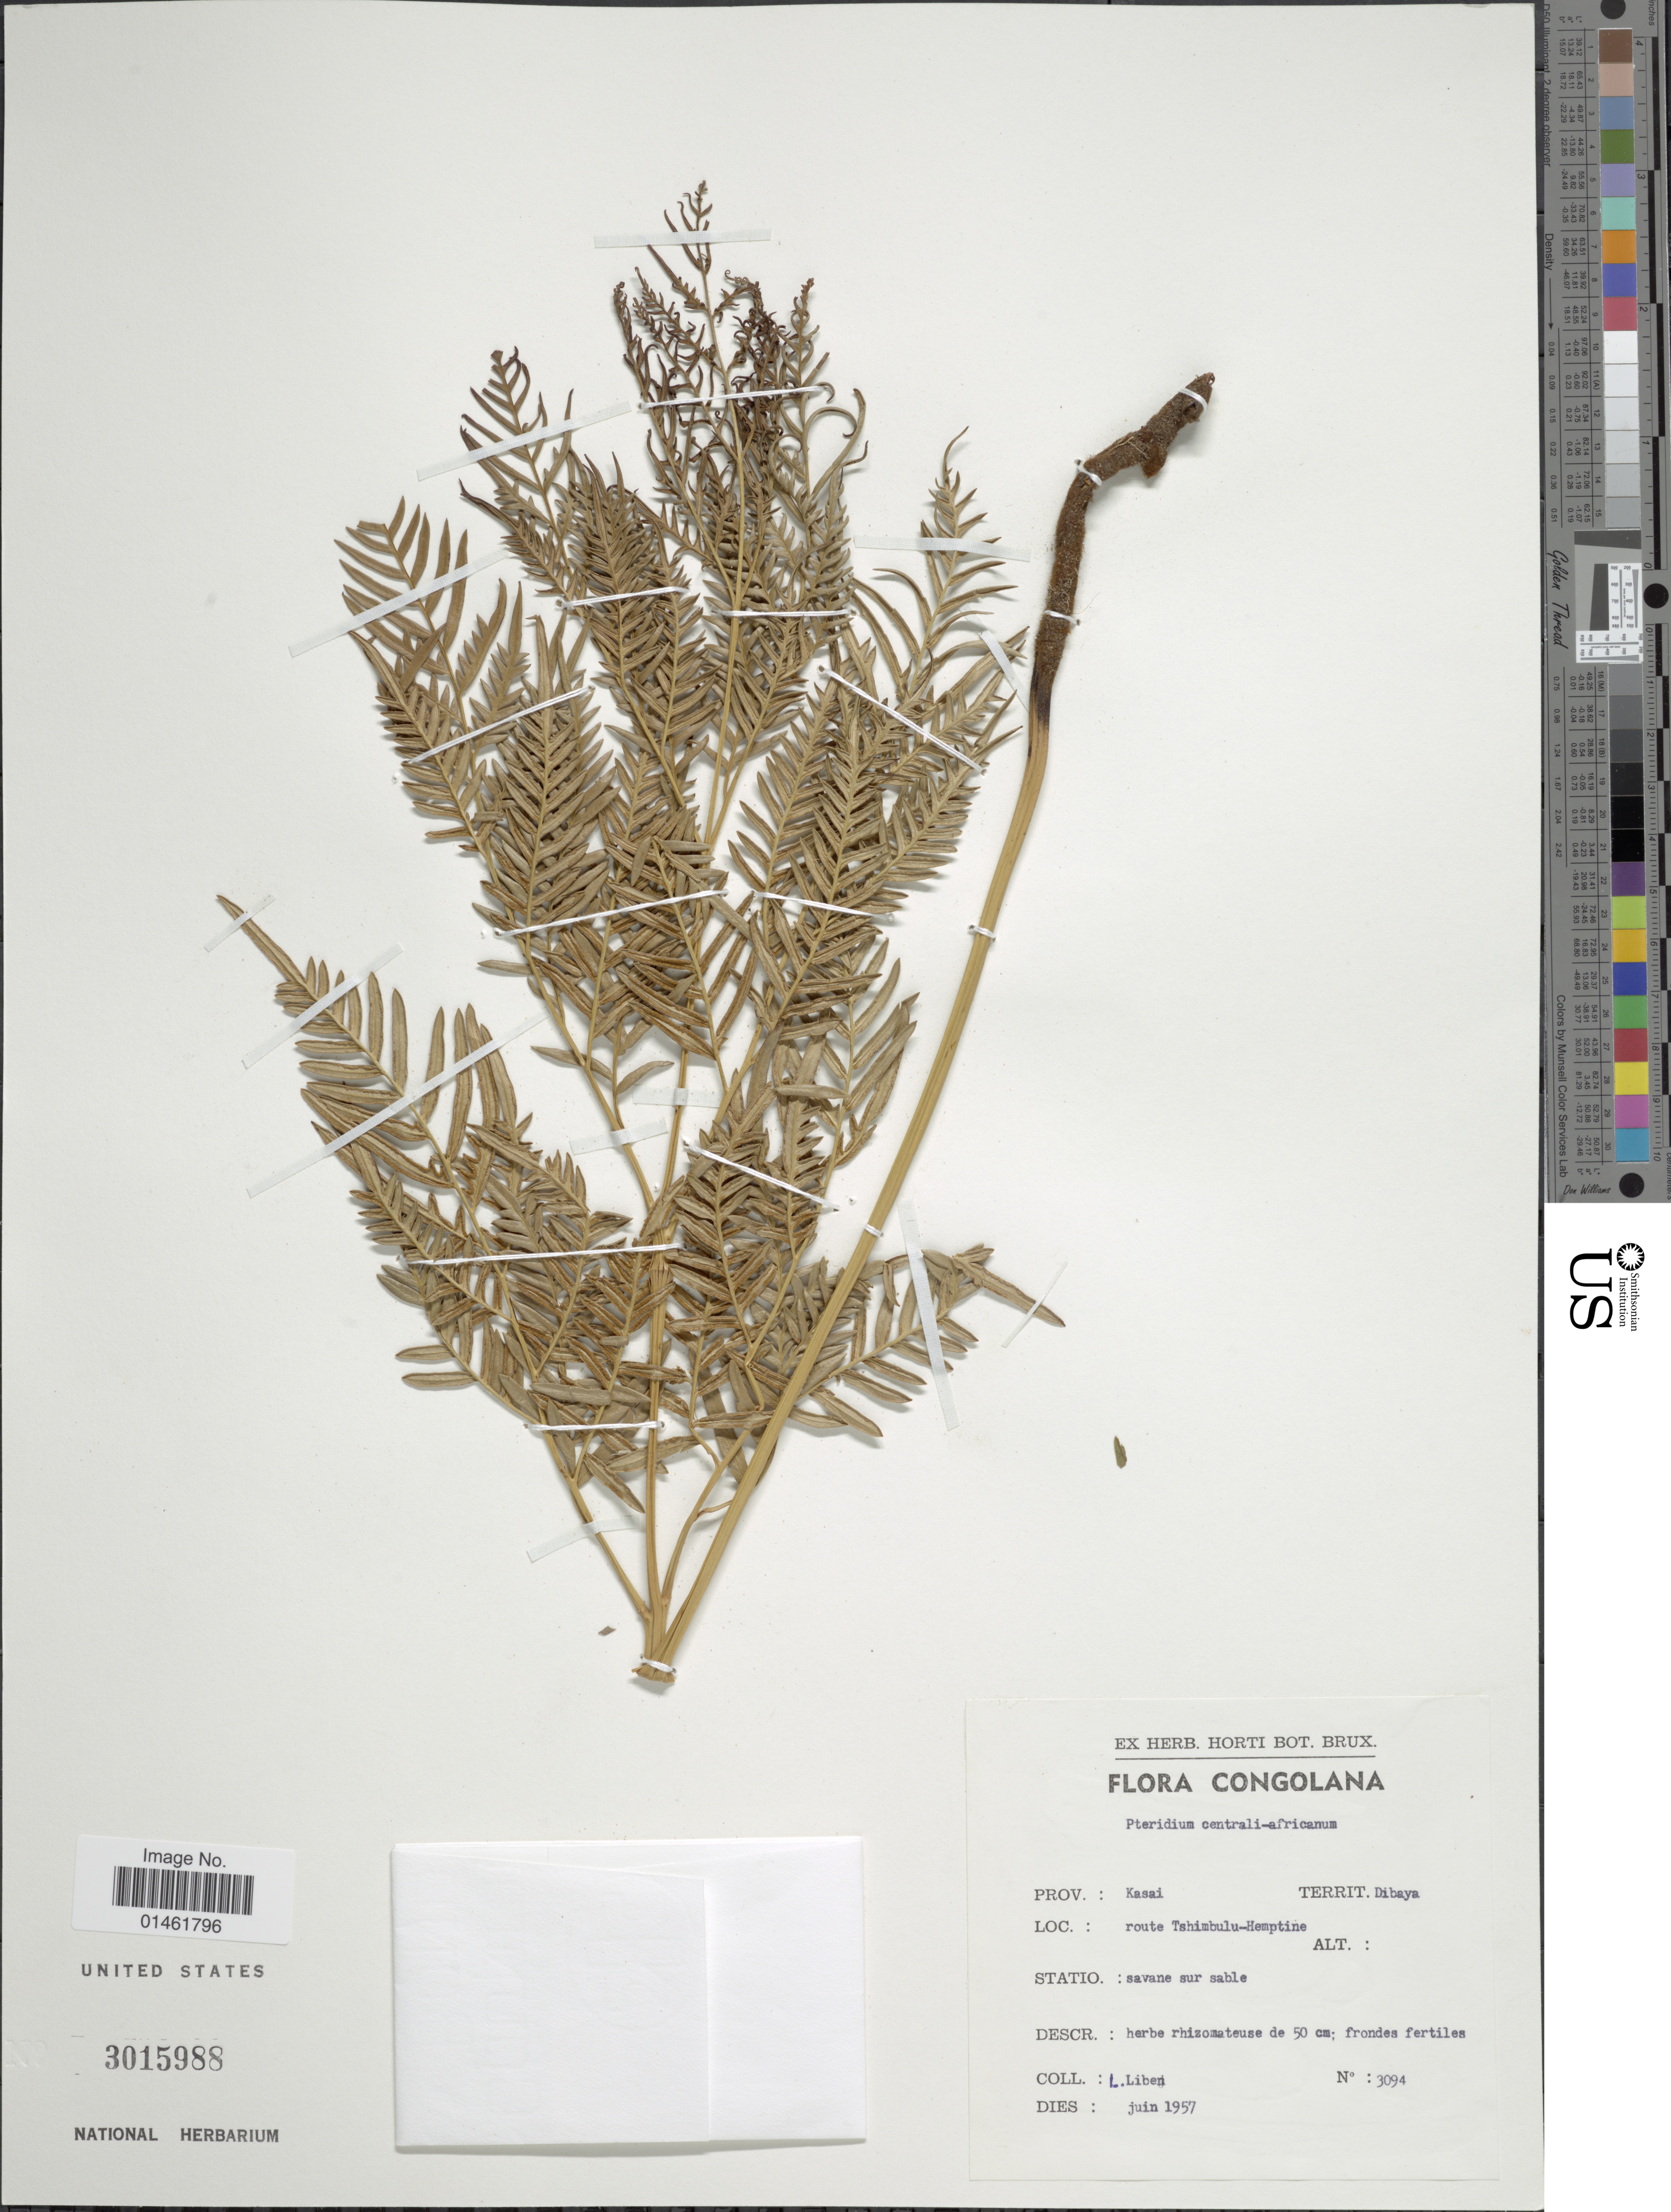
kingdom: Plantae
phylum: Tracheophyta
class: Polypodiopsida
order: Polypodiales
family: Dennstaedtiaceae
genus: Pteridium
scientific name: Pteridium aquilinum var. africanum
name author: (L.) Kuhn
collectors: L. Liben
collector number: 3094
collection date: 1957-06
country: Congo, Democratic Republic of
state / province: Kasaï-Central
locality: Congolana, Prov. Kasai, Territ.Dibaya, route Tshimbulu-Hemptine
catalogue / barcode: US 3015988